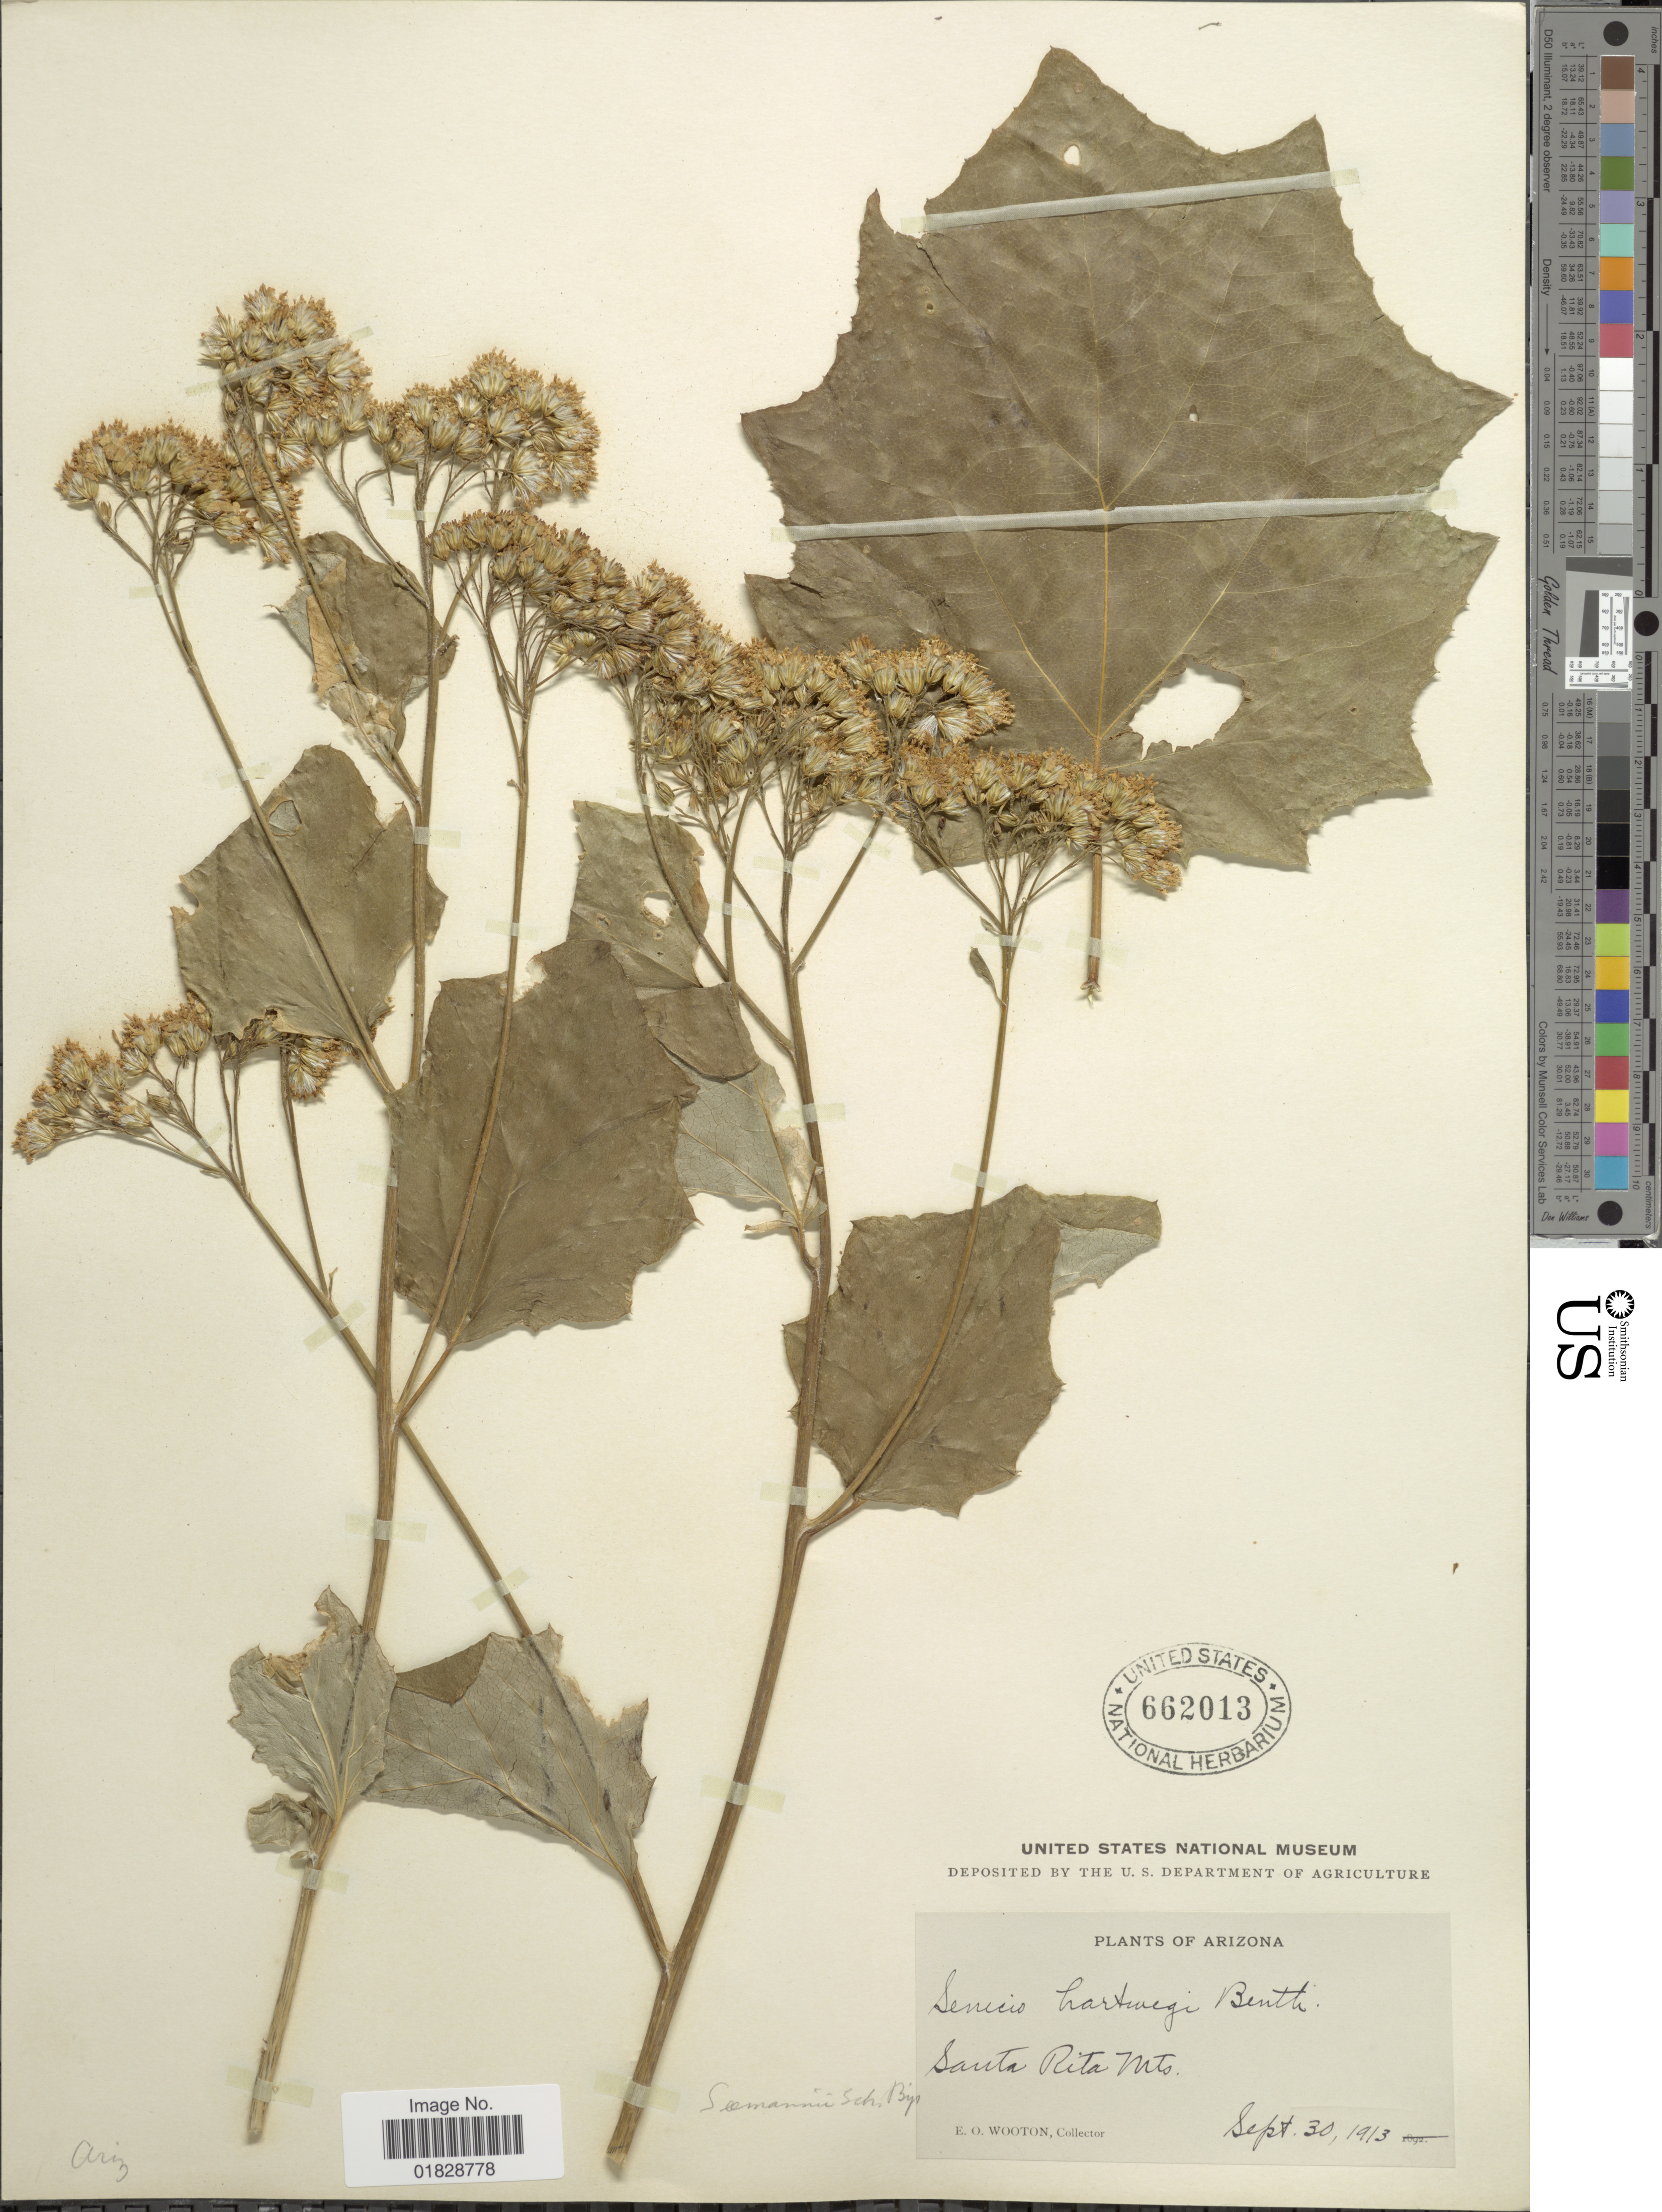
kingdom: Plantae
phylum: Tracheophyta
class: Magnoliopsida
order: Asterales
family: Asteraceae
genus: Roldana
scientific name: Roldana hartwegii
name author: (Benth.) H. Rob. & Brettell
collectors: E. O. Wooton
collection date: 1913-09-30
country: United States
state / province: Arizona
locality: Santa Rita Mts.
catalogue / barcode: US 662013